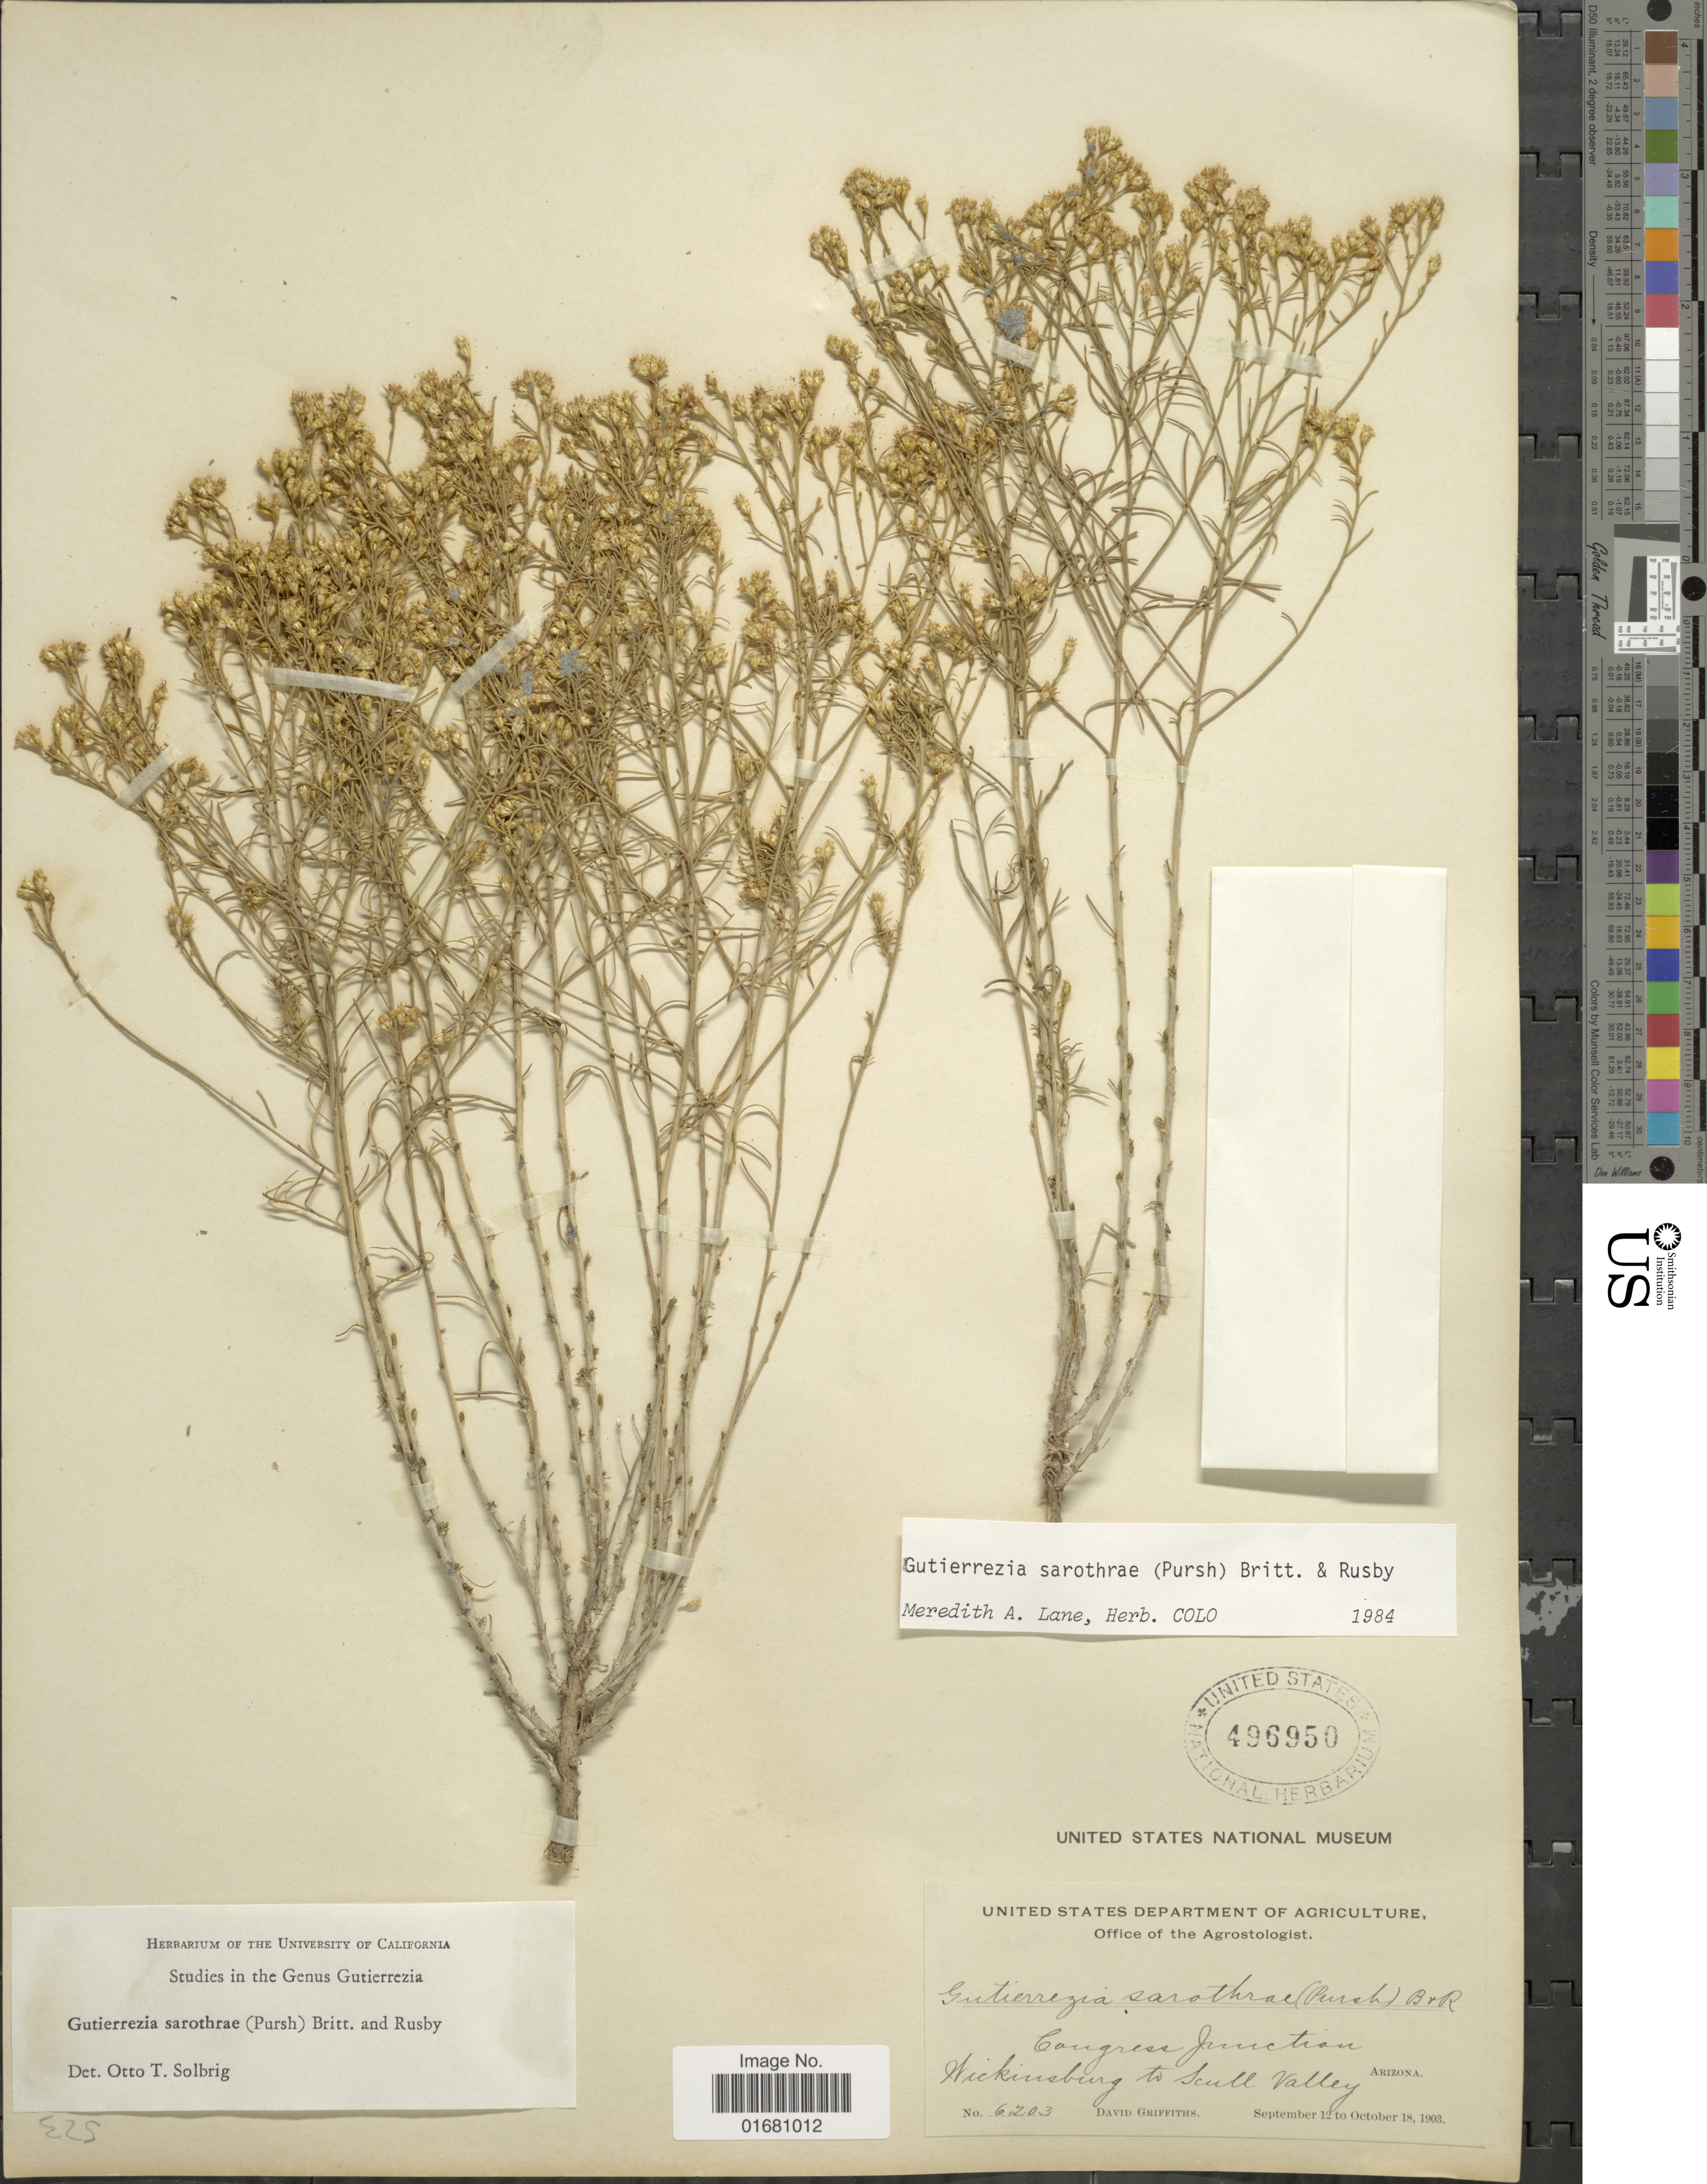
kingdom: Plantae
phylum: Tracheophyta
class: Magnoliopsida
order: Asterales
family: Asteraceae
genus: Gutierrezia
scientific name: Gutierrezia sarothrae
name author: (Pursh) Britton & Rusby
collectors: D. Griffiths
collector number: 6203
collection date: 1903-09-12/1903-10-18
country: United States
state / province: Arizona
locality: Congress Junction, Wickinsburg to Skull Valley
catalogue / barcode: US 496950